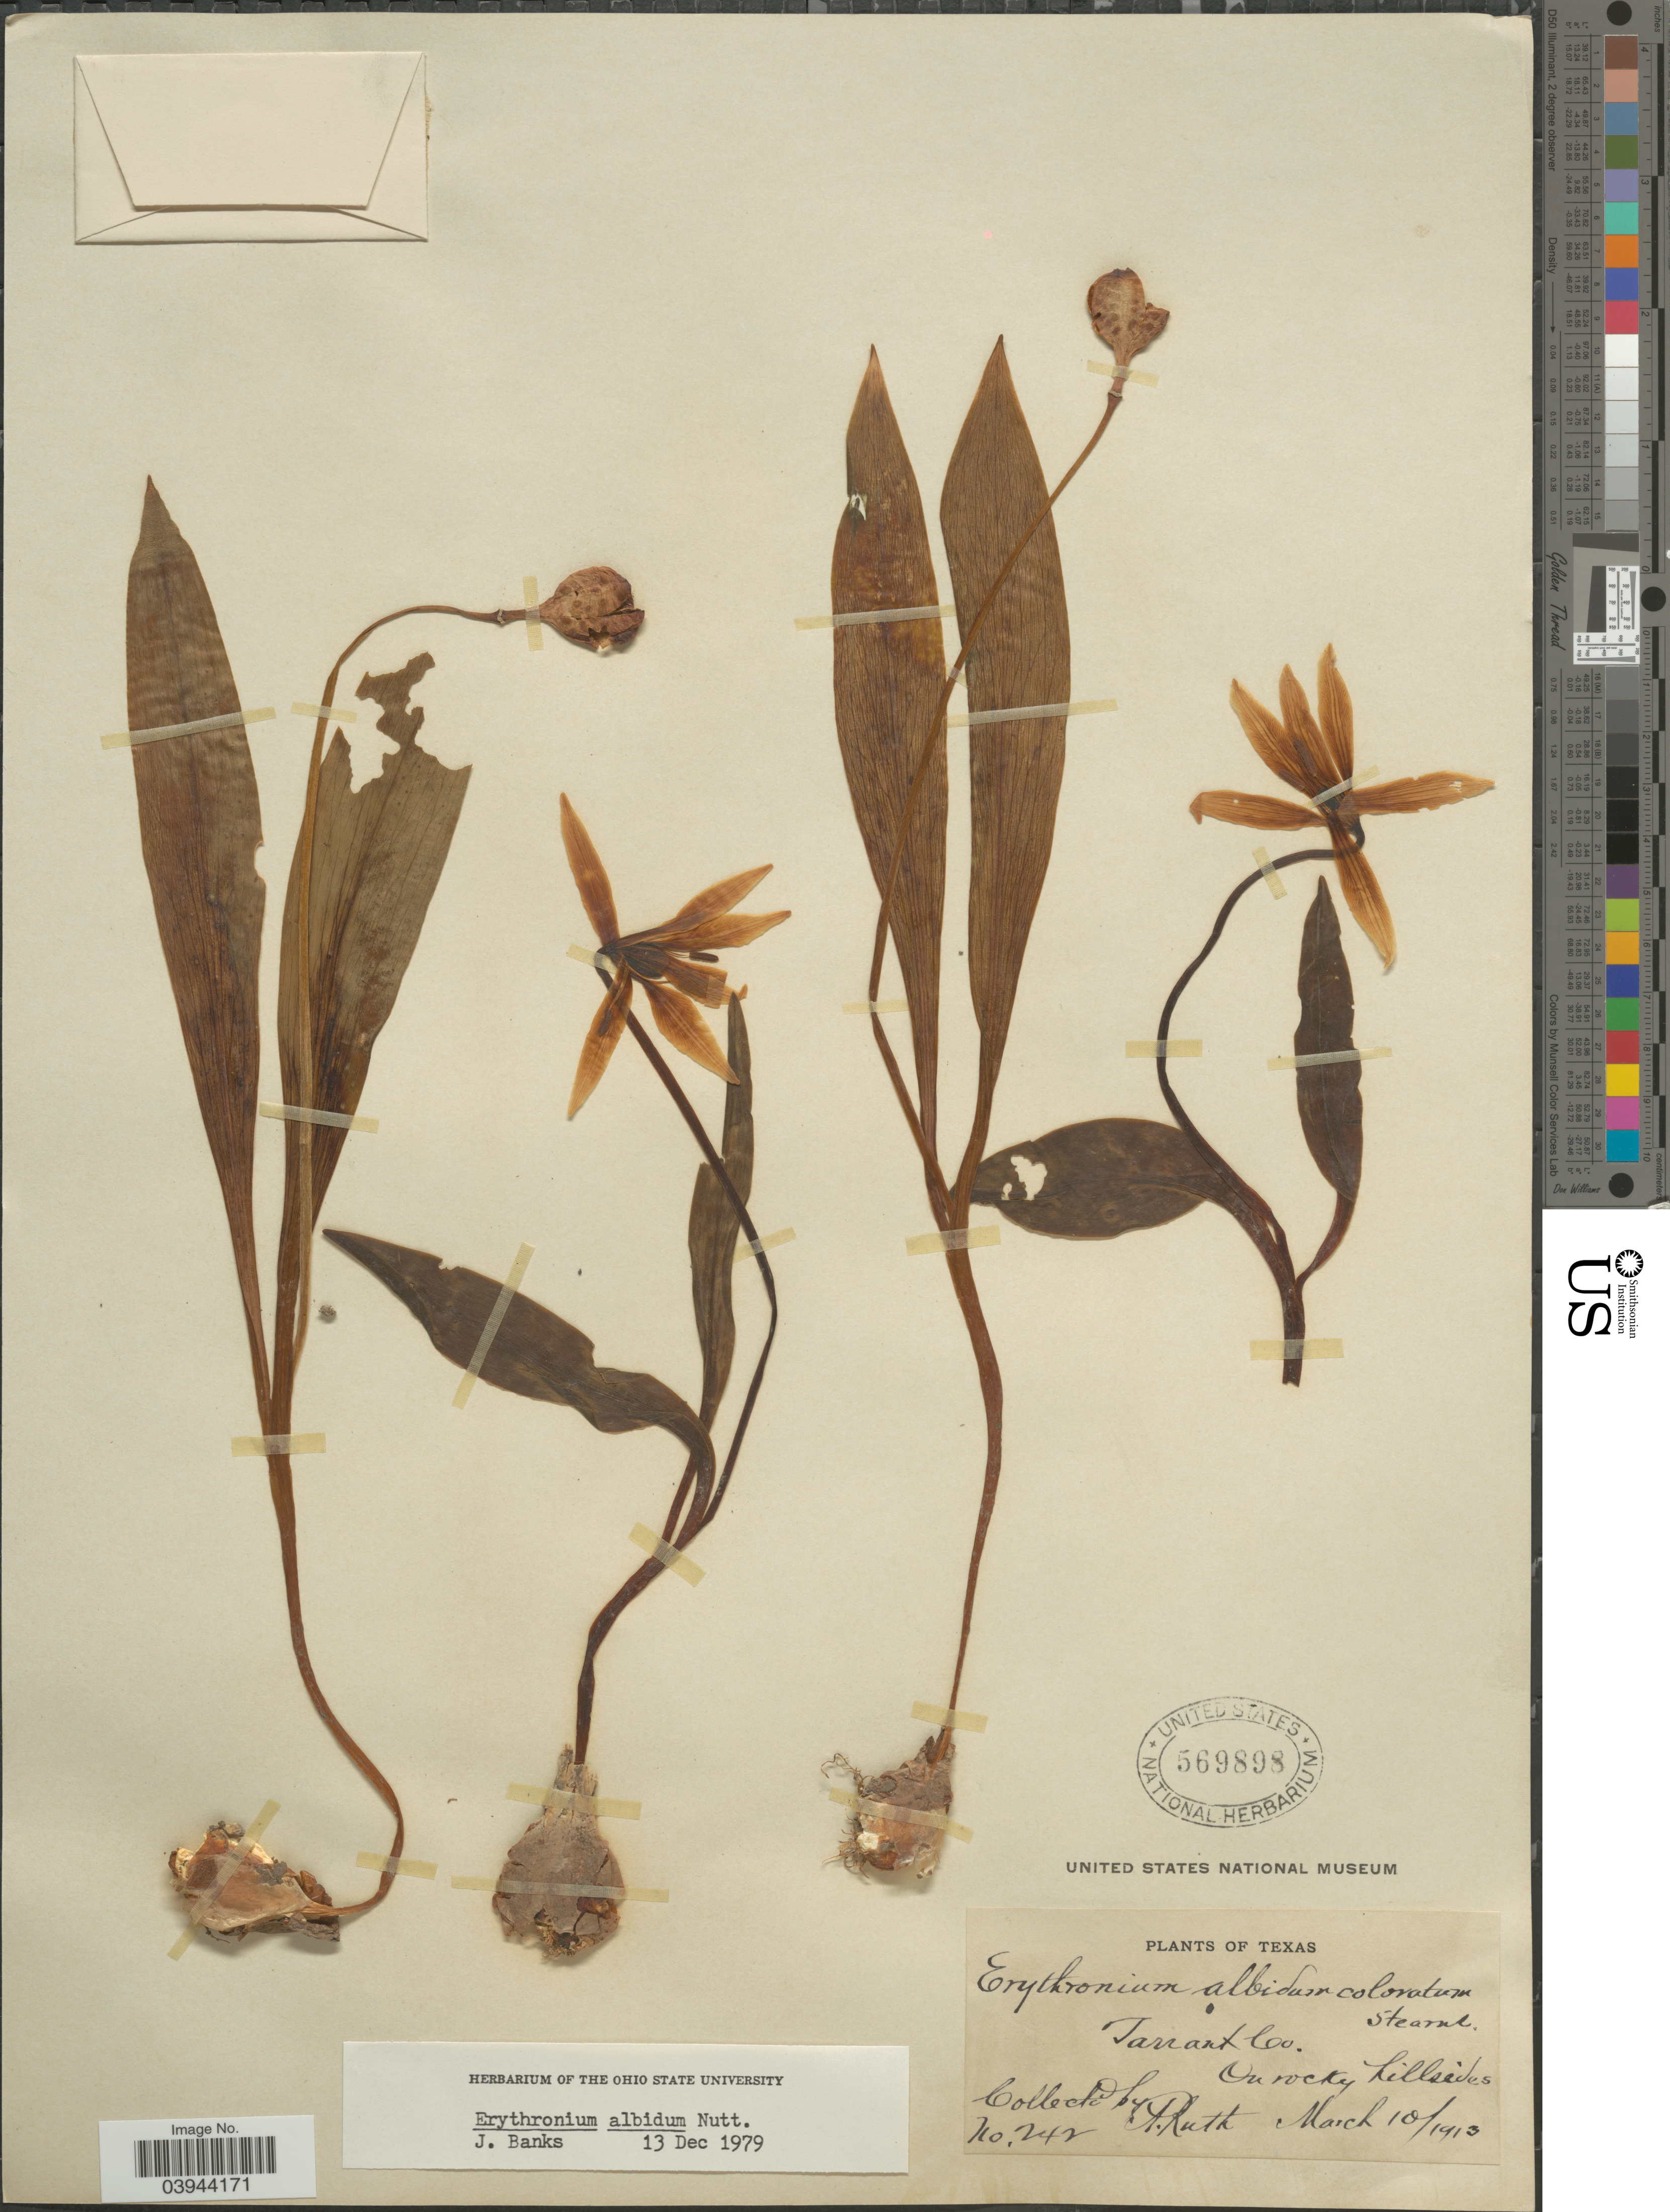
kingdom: Plantae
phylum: Tracheophyta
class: Liliopsida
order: Liliales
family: Liliaceae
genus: Erythronium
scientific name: Erythronium albidum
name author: Nutt.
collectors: A. Ruth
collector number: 242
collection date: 1913-03-10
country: United States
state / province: Texas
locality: Tarrant Co. On rocky hillsides.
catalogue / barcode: US 569898